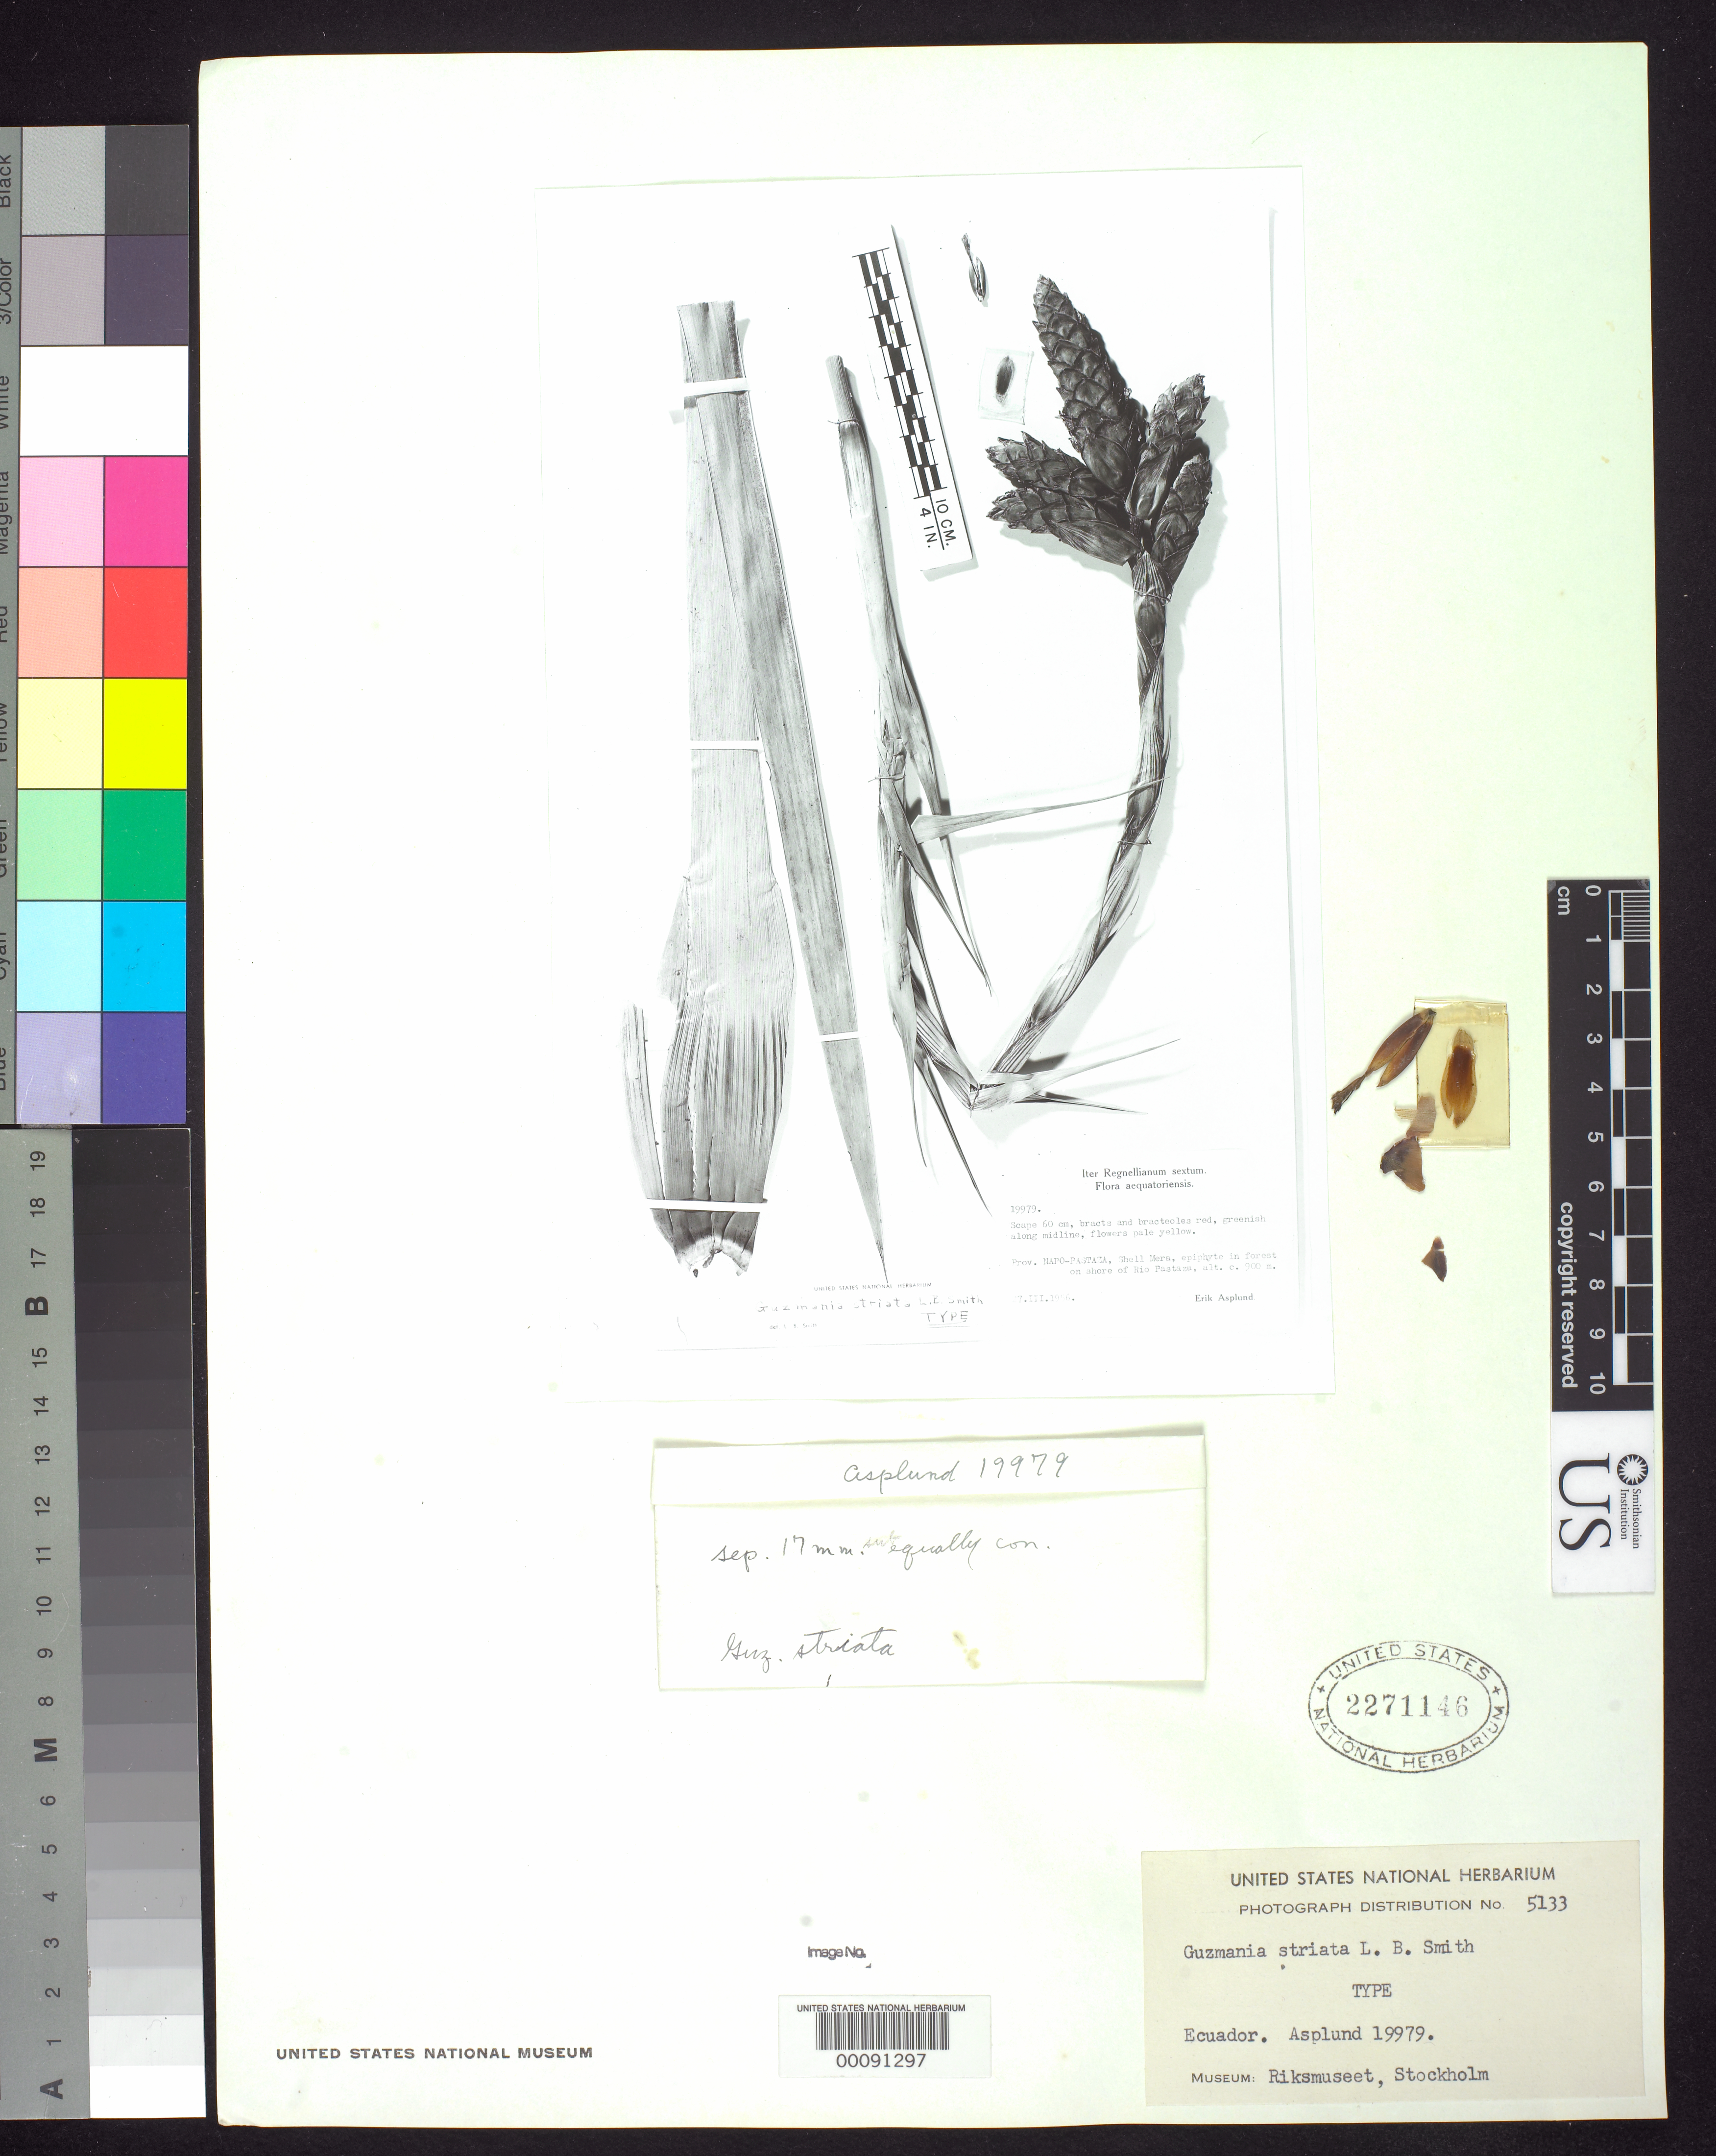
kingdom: Plantae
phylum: Tracheophyta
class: Liliopsida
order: Poales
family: Bromeliaceae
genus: Guzmania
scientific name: Guzmania striata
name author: L.B. Sm.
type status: Isotype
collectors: E. Asplund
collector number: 19979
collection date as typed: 27 Mar 1956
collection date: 1956-03-27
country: Ecuador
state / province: Napo / Pastaza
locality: Shore of Rio Pastaza, shell Mera.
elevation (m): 900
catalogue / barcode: US 2271146